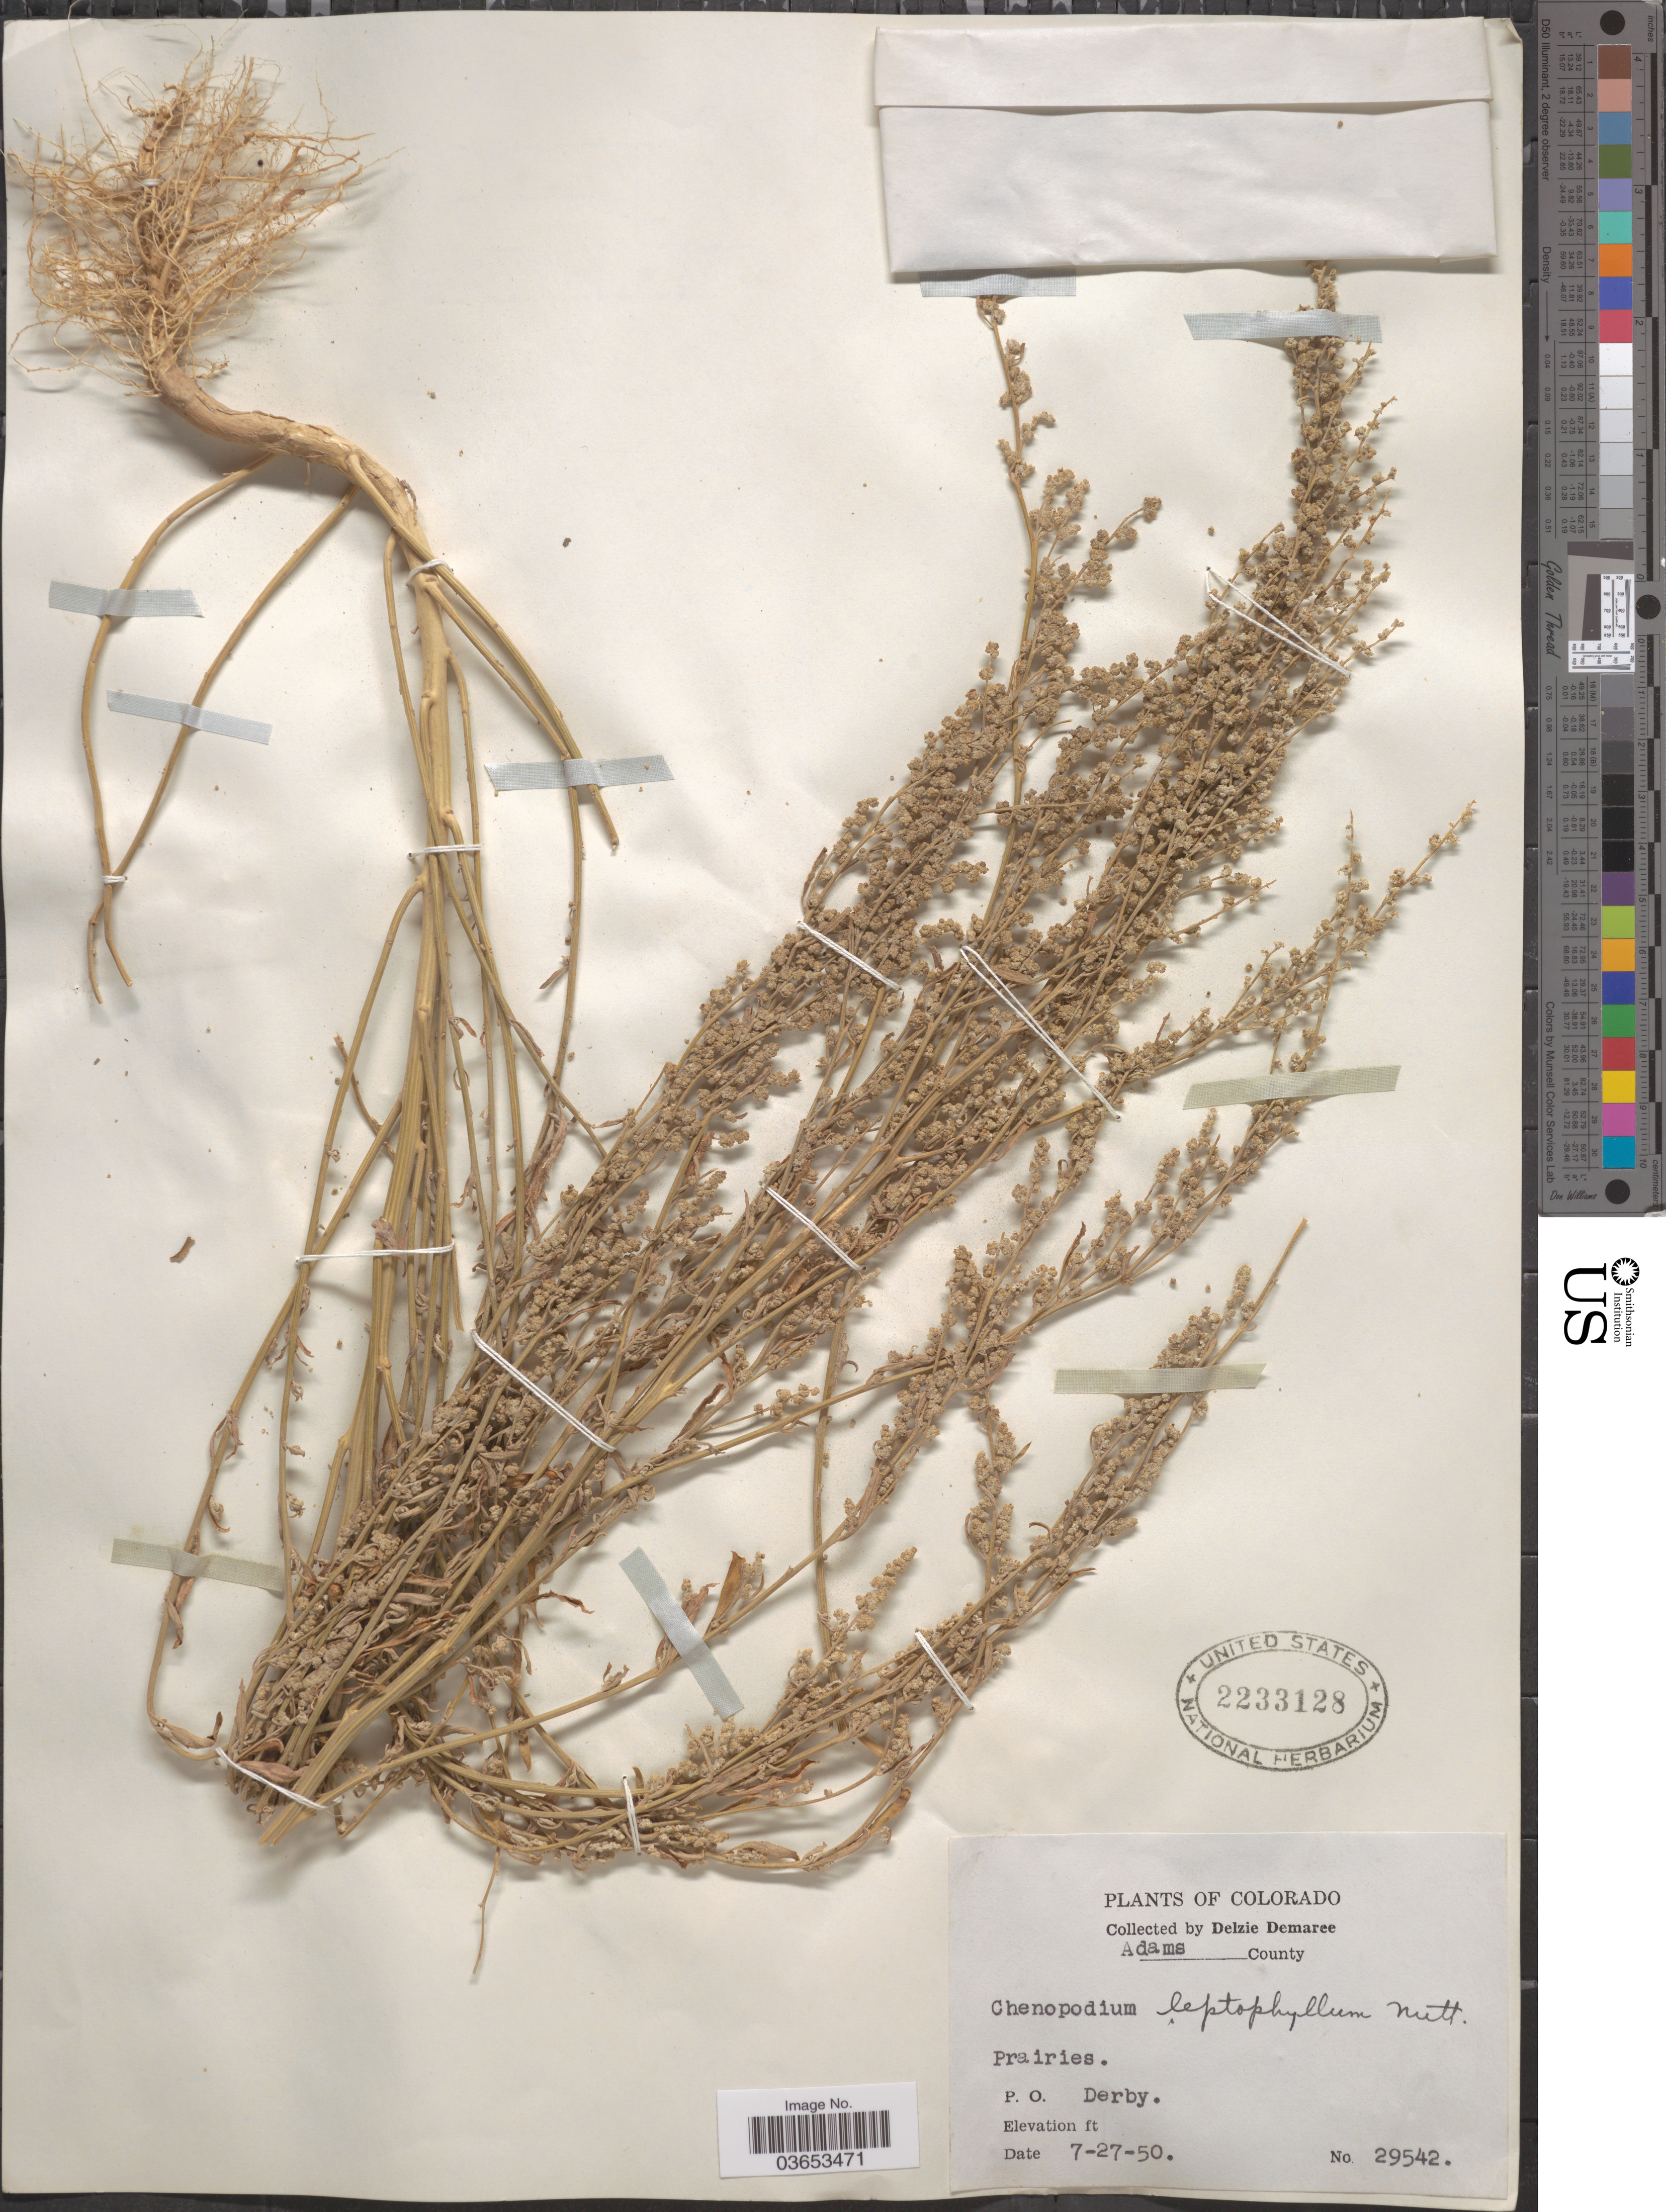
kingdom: Plantae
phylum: Tracheophyta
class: Magnoliopsida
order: Caryophyllales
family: Amaranthaceae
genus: Chenopodium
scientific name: Chenopodium leptophyllum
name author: (Moq.) Nutt. ex S. Watson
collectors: D. Demaree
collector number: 29542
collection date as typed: Transcribed d/m/y: 27/7/50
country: United States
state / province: Colorado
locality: Adams County. P. O. Derby.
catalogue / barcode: US 2233128